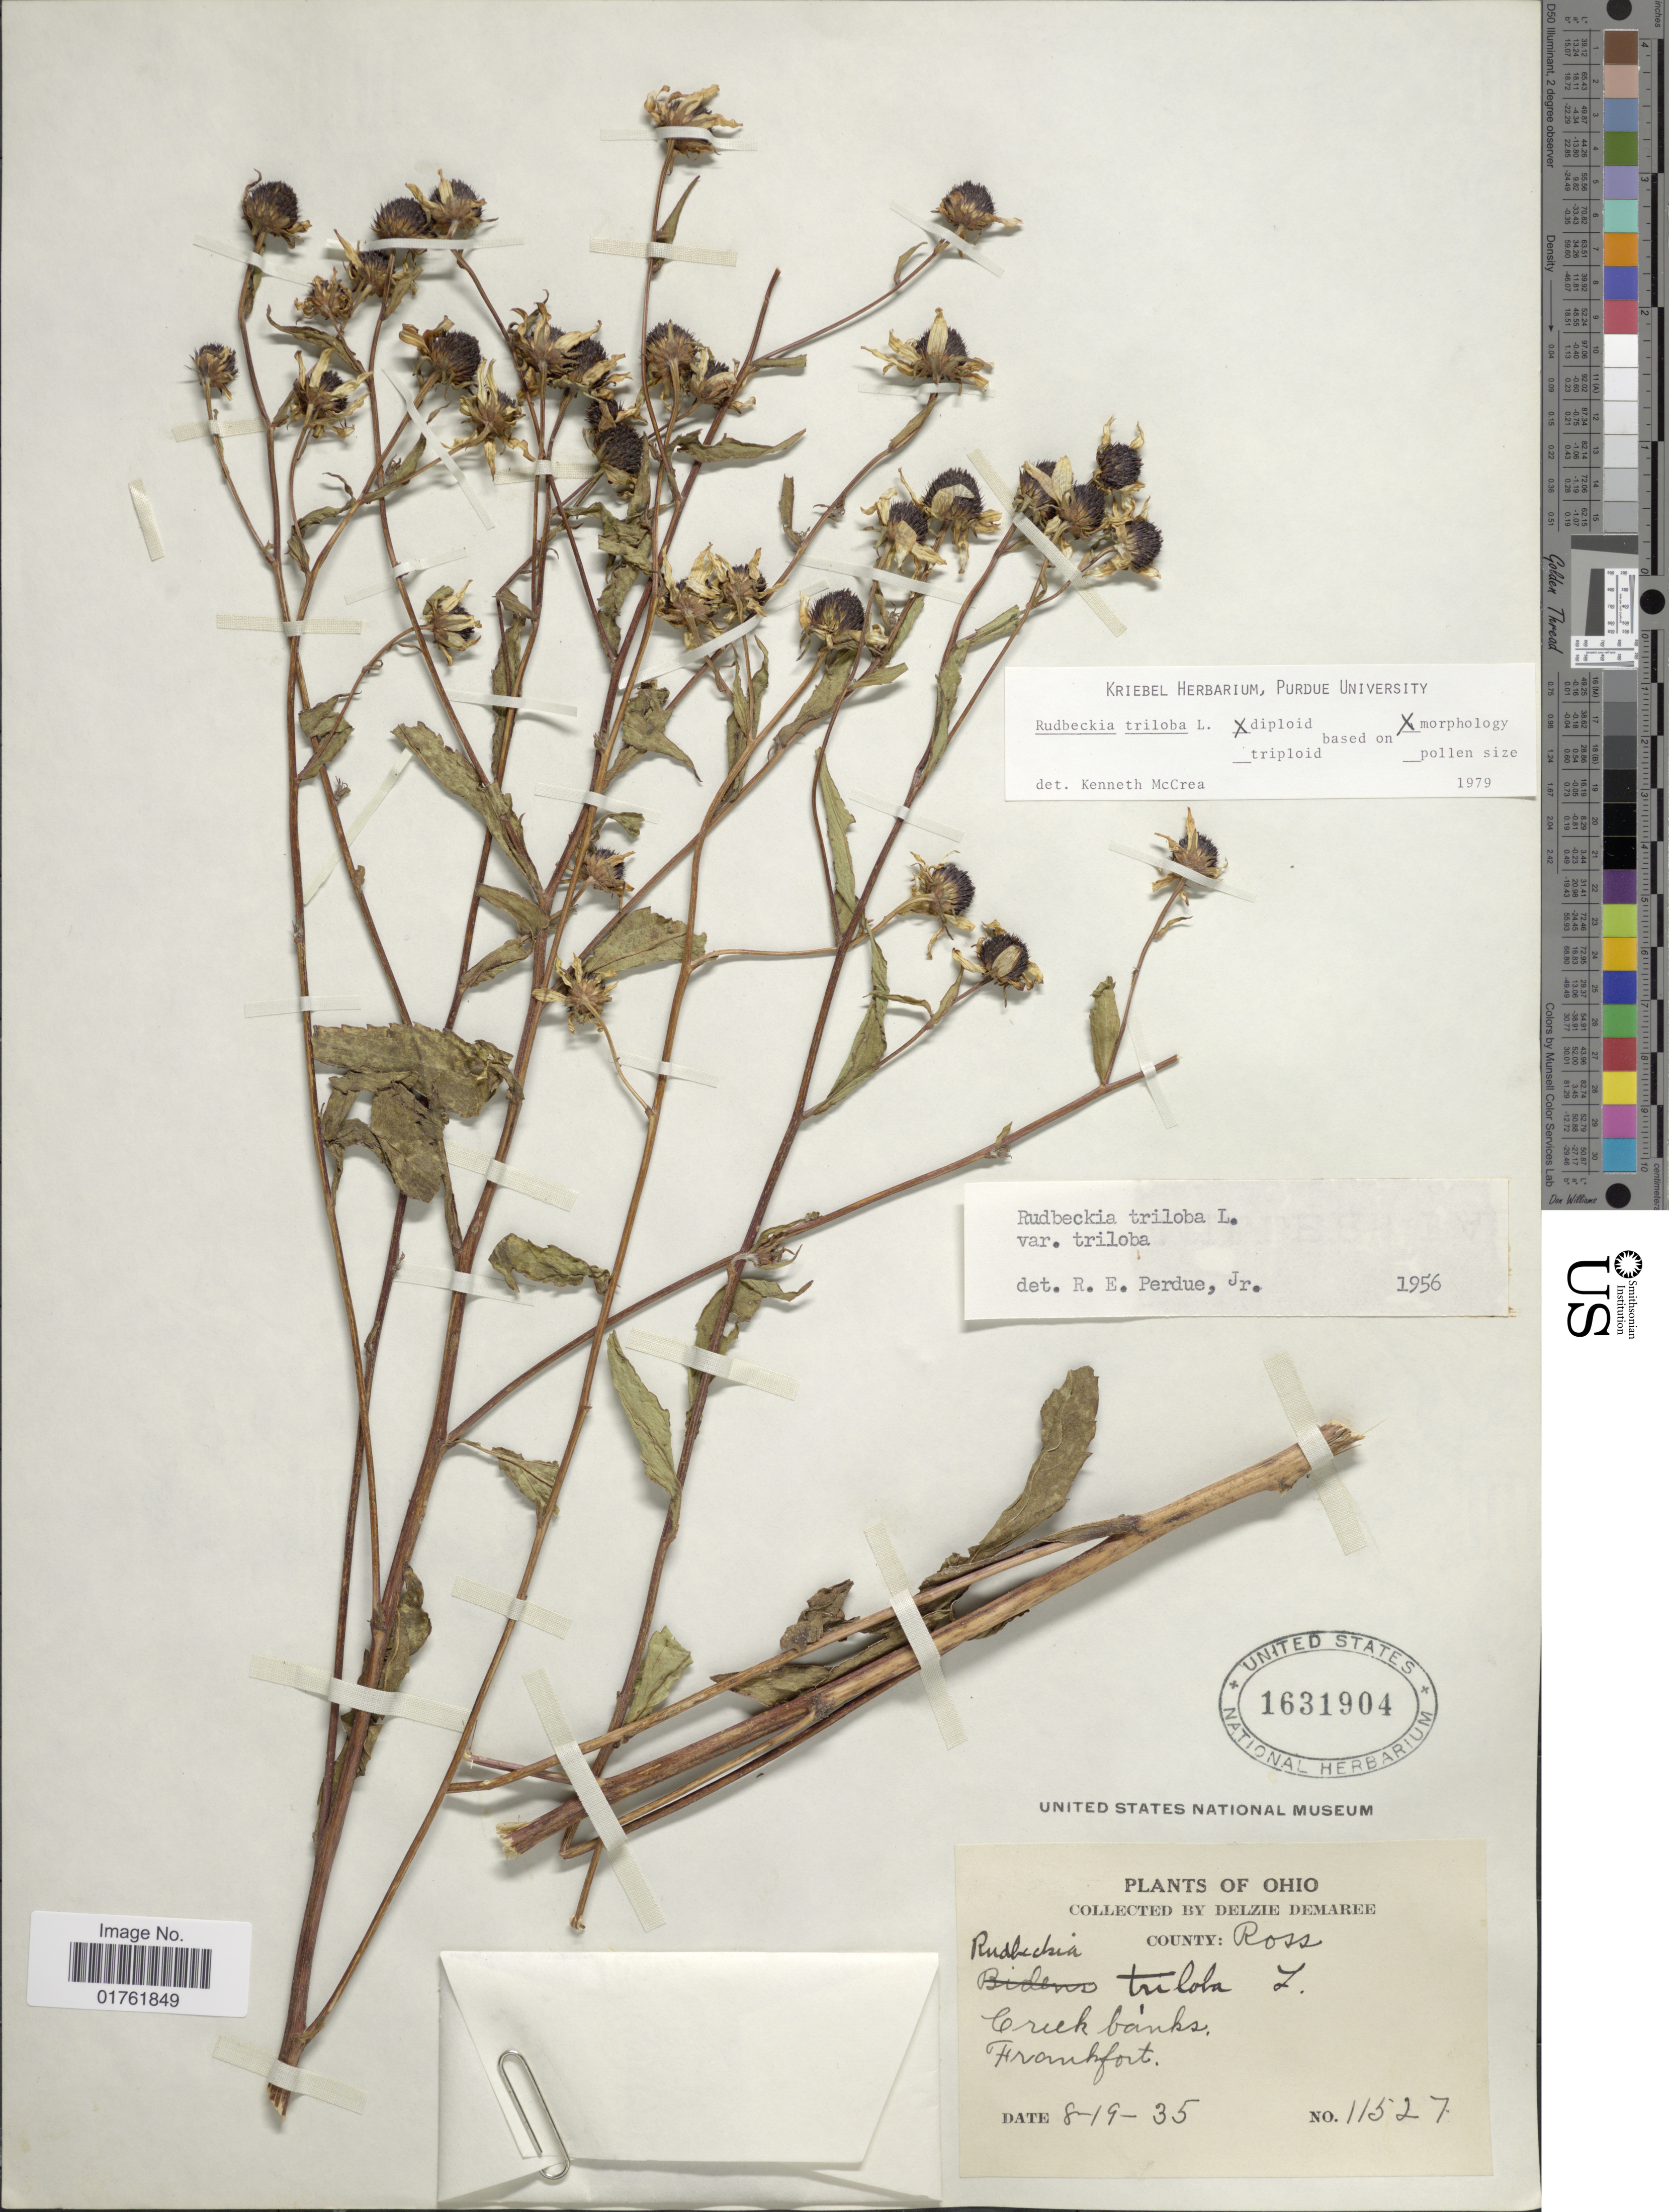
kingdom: Plantae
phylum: Tracheophyta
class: Magnoliopsida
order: Asterales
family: Asteraceae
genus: Rudbeckia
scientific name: Rudbeckia triloba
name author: L.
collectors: D. Demaree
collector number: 11527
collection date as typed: Transcribed d/m/y: 19/8/35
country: United States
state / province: Ohio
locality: Creek banks, Frankfort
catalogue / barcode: US 1631904